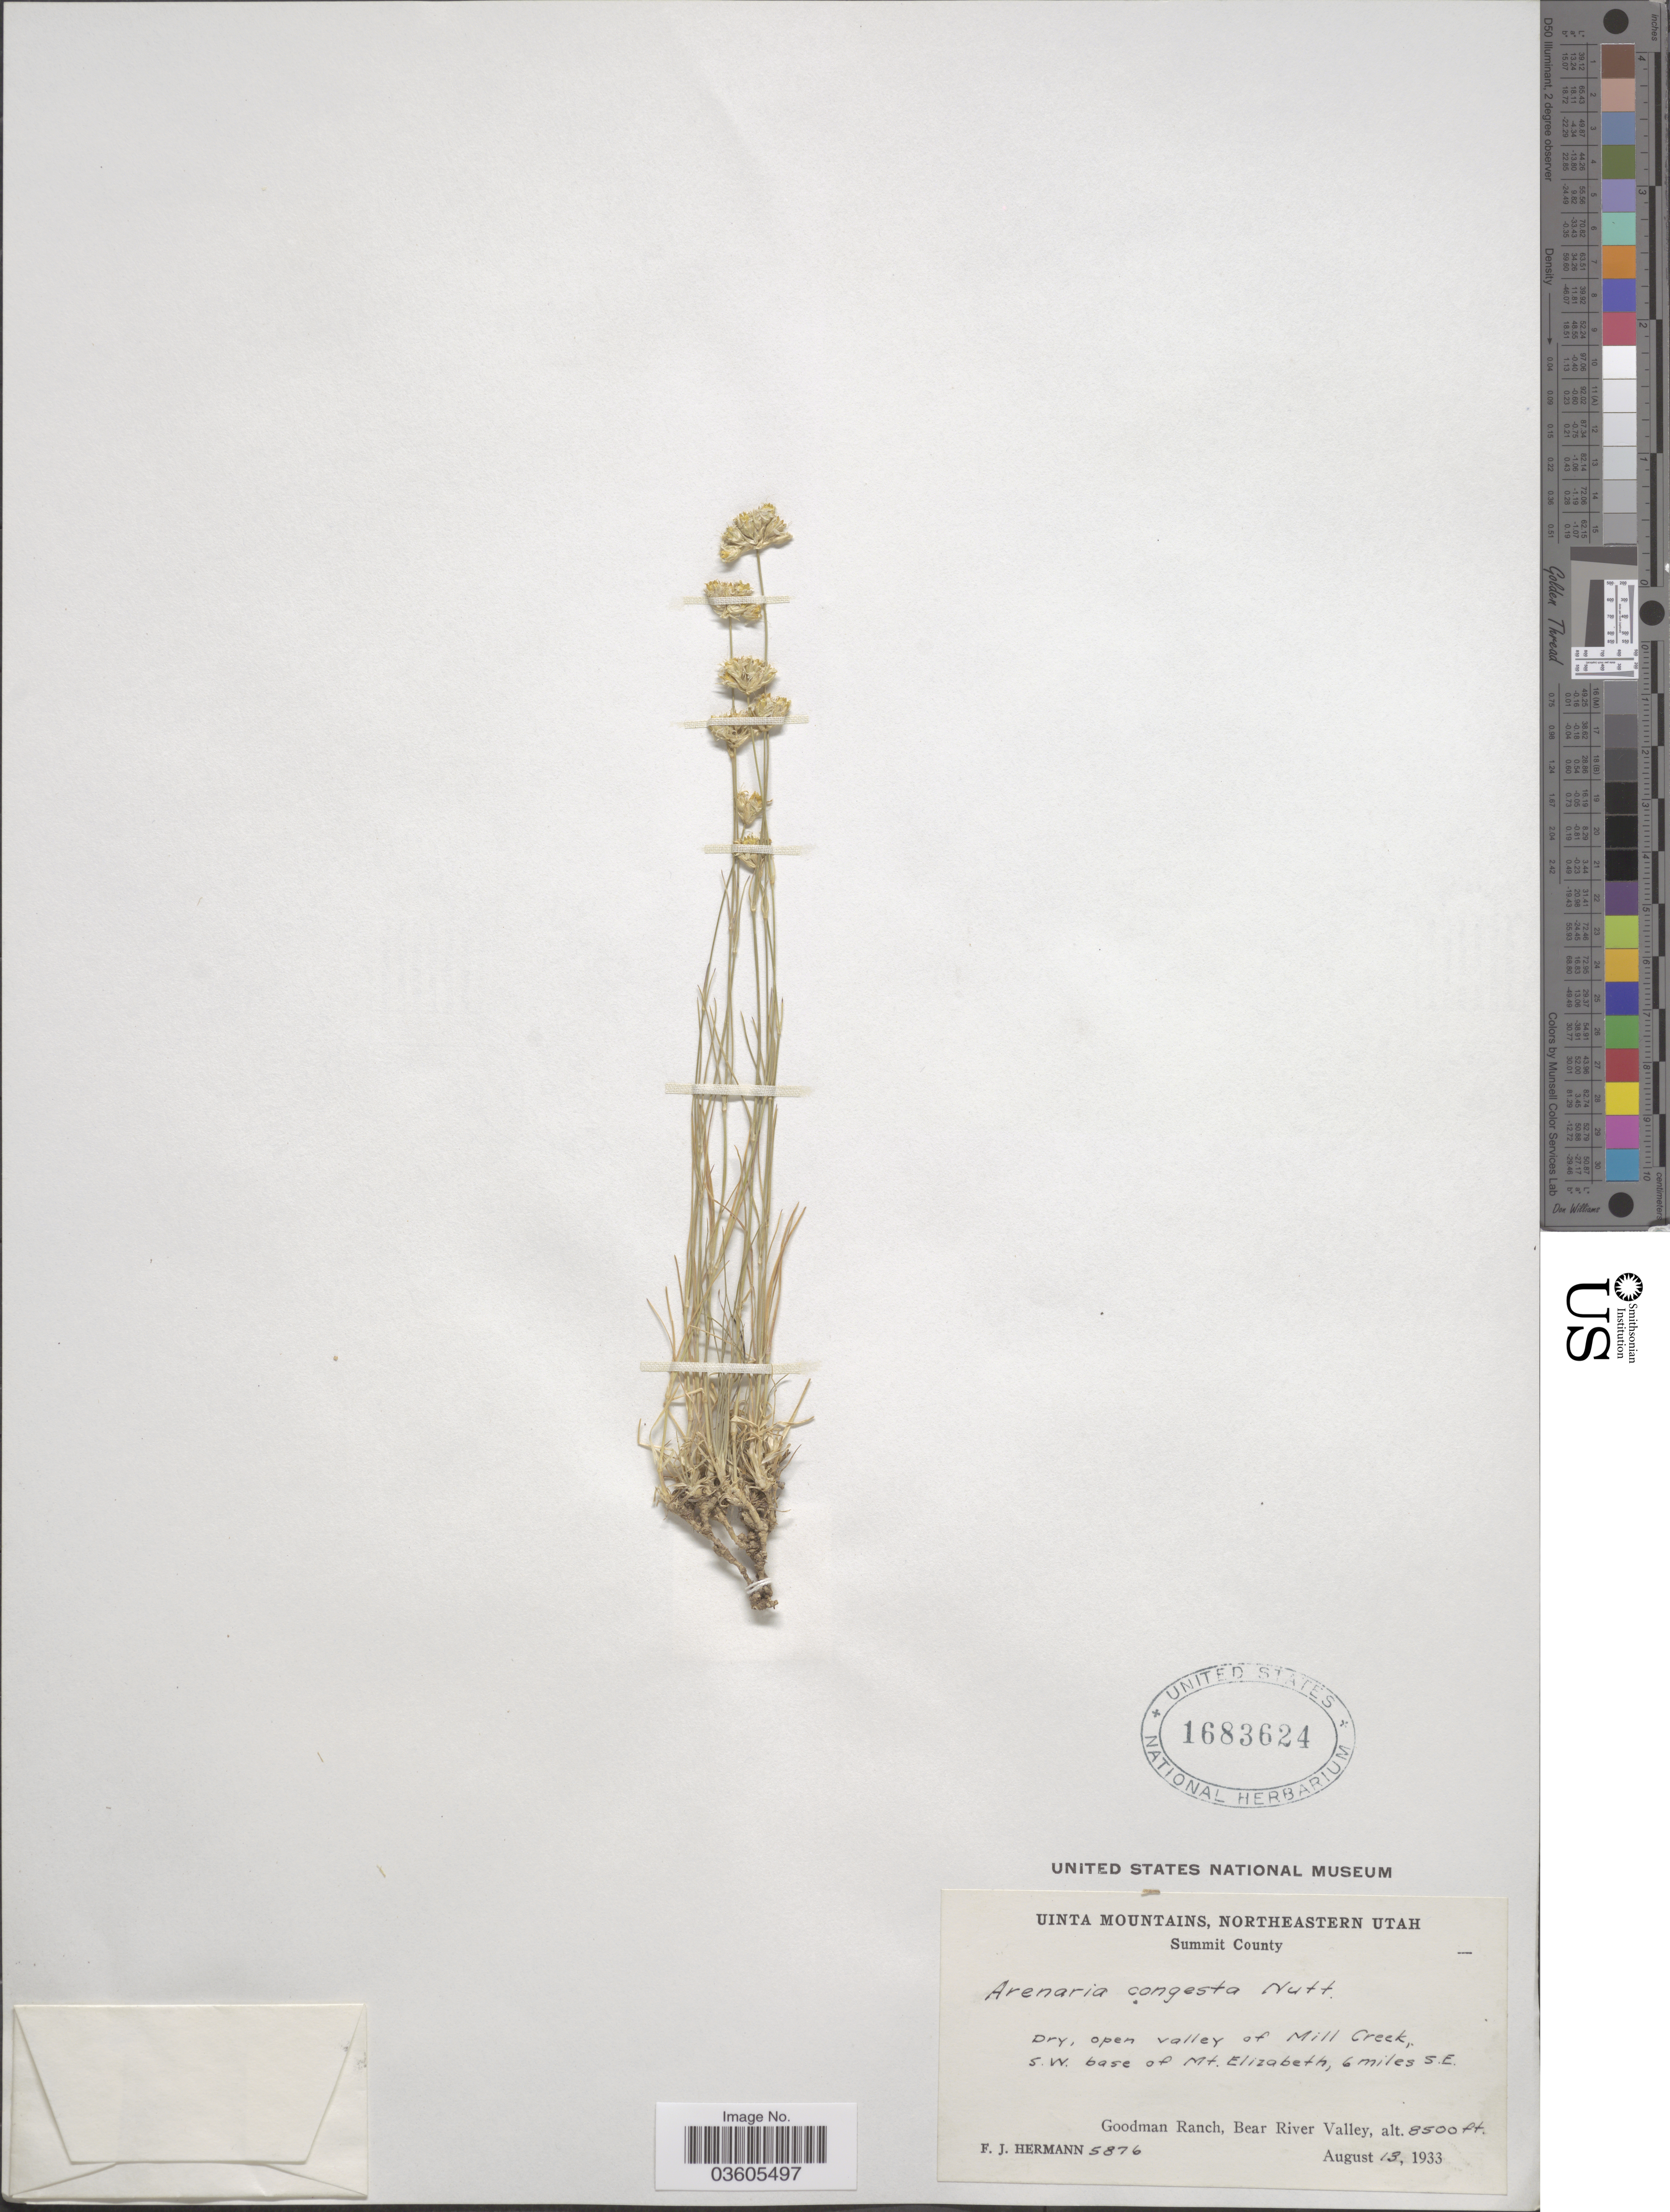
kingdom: Plantae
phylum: Tracheophyta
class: Magnoliopsida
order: Caryophyllales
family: Caryophyllaceae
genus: Eremogone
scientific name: Eremogone congesta var. congesta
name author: (Nutt.) Ikonn.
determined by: Strong, Mark T., (BOT), Smithsonian Institution - National Museum of Natural History (UNITED STATES)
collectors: F. J. Hermann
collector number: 5876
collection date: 1933-08-13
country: United States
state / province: Utah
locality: Uinta Mountains, Northeastern Utah. Summit County. Open valley of Mill Creek, S.W. base of Mt. Elizabeth, 6 miles S.E. Goodman Ranch, Bear River Valley.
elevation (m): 2591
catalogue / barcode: US 1683624